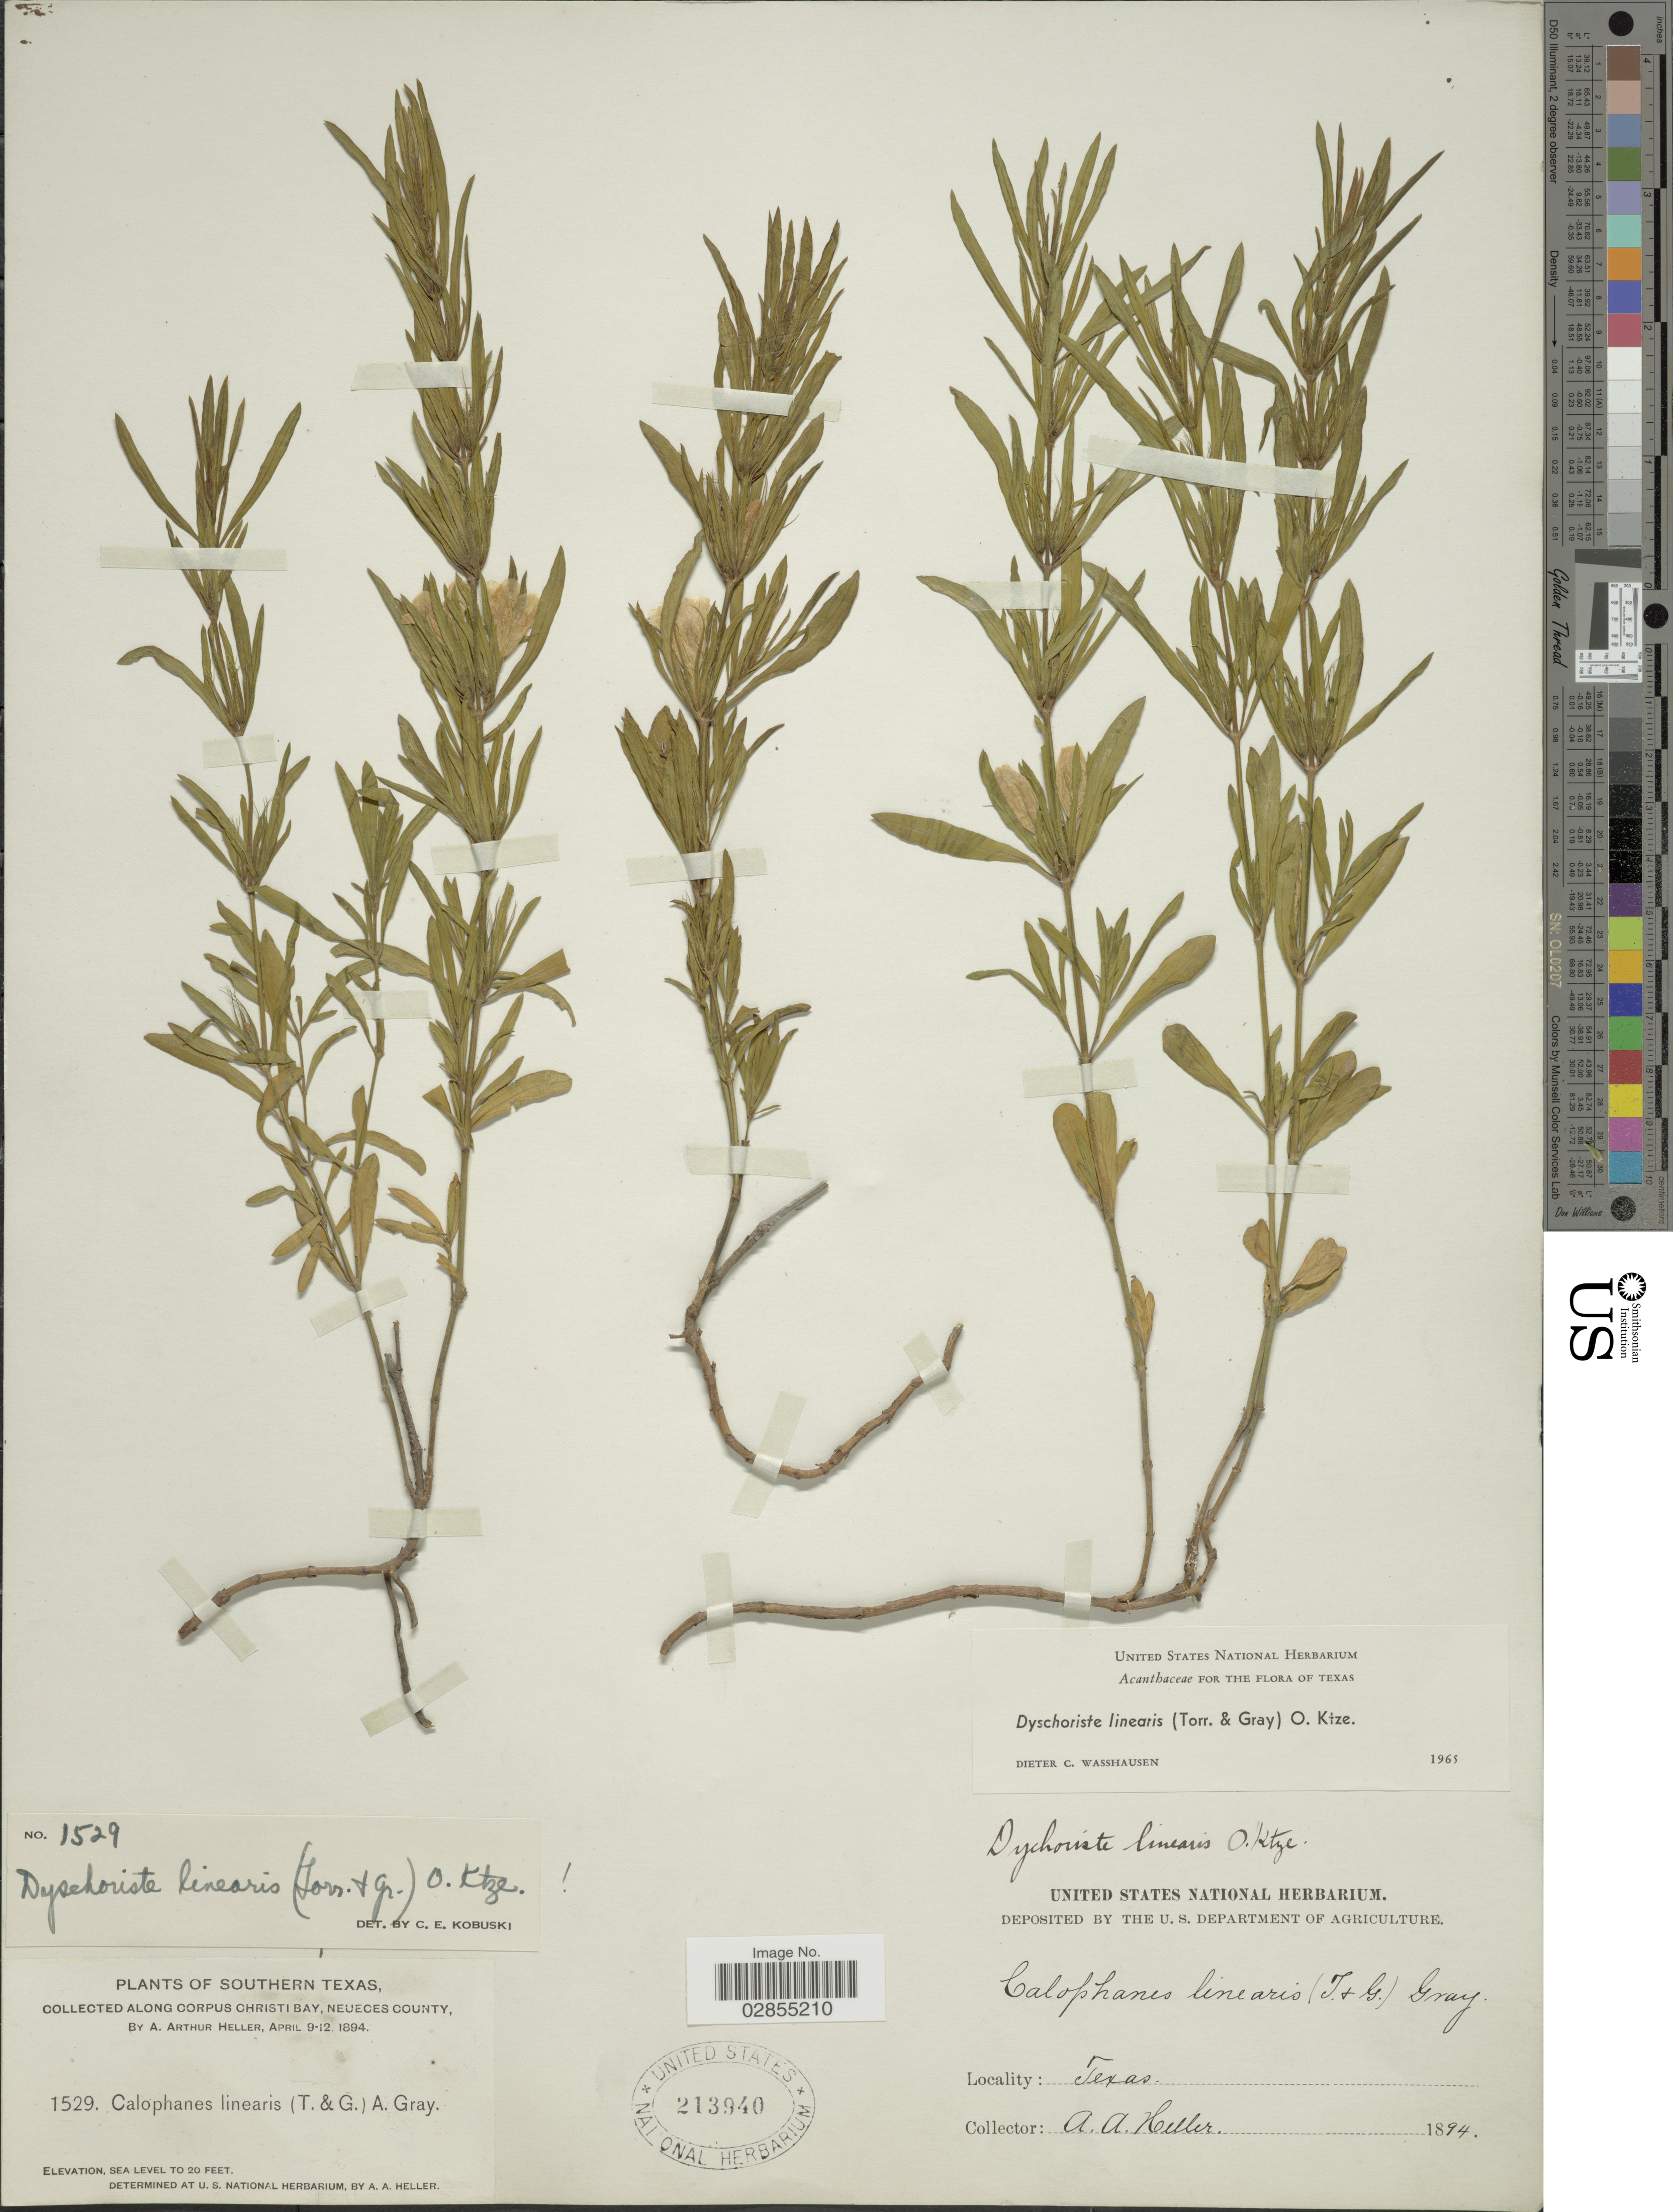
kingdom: Plantae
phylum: Tracheophyta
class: Magnoliopsida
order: Lamiales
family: Acanthaceae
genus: Dyschoriste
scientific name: Dyschoriste linearis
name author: (Torr. & A. Gray) Kuntze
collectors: A. A. Heller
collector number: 1529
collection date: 1894-04-09/1894-04-12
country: United States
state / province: Texas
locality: Southern Texas. Along Corpus Christi Bay, Nueces County.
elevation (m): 0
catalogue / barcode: US 213940